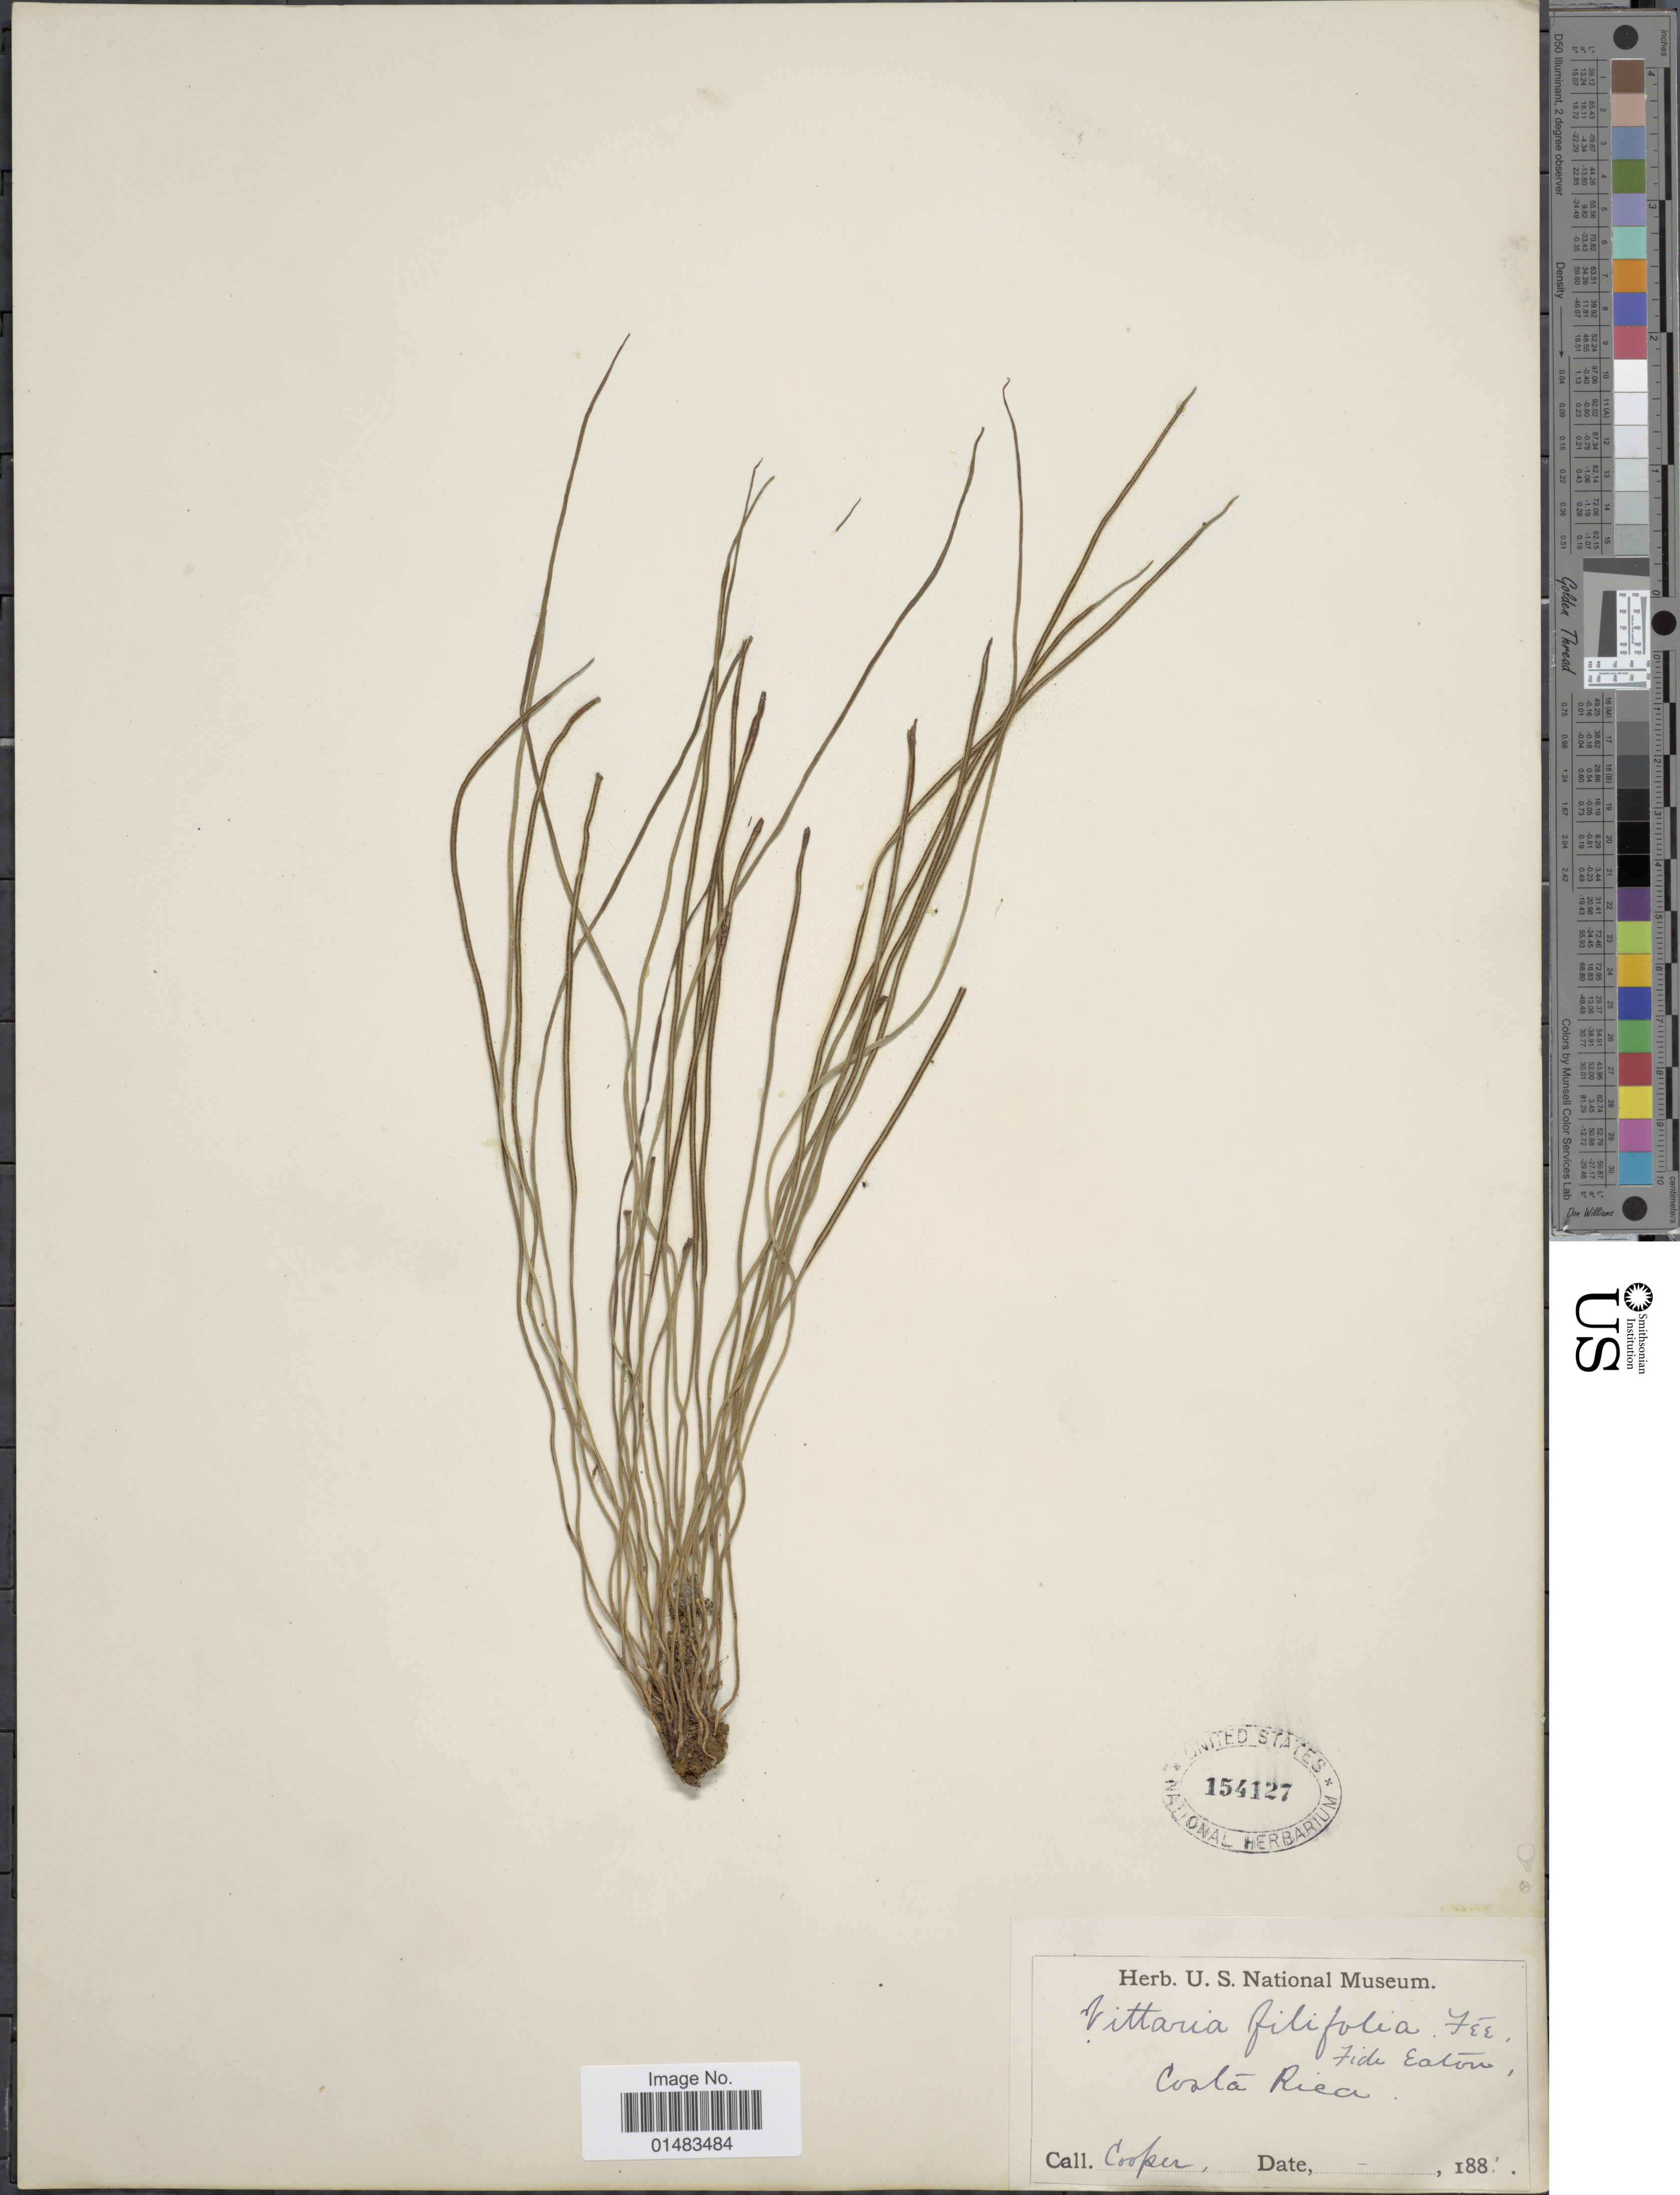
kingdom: Plantae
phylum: Tracheophyta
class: Polypodiopsida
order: Polypodiales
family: Pteridaceae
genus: Vittaria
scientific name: Vittaria graminifolia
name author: Kaulf.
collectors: -. Cooper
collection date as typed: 188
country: Costa Rica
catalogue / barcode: US 154127